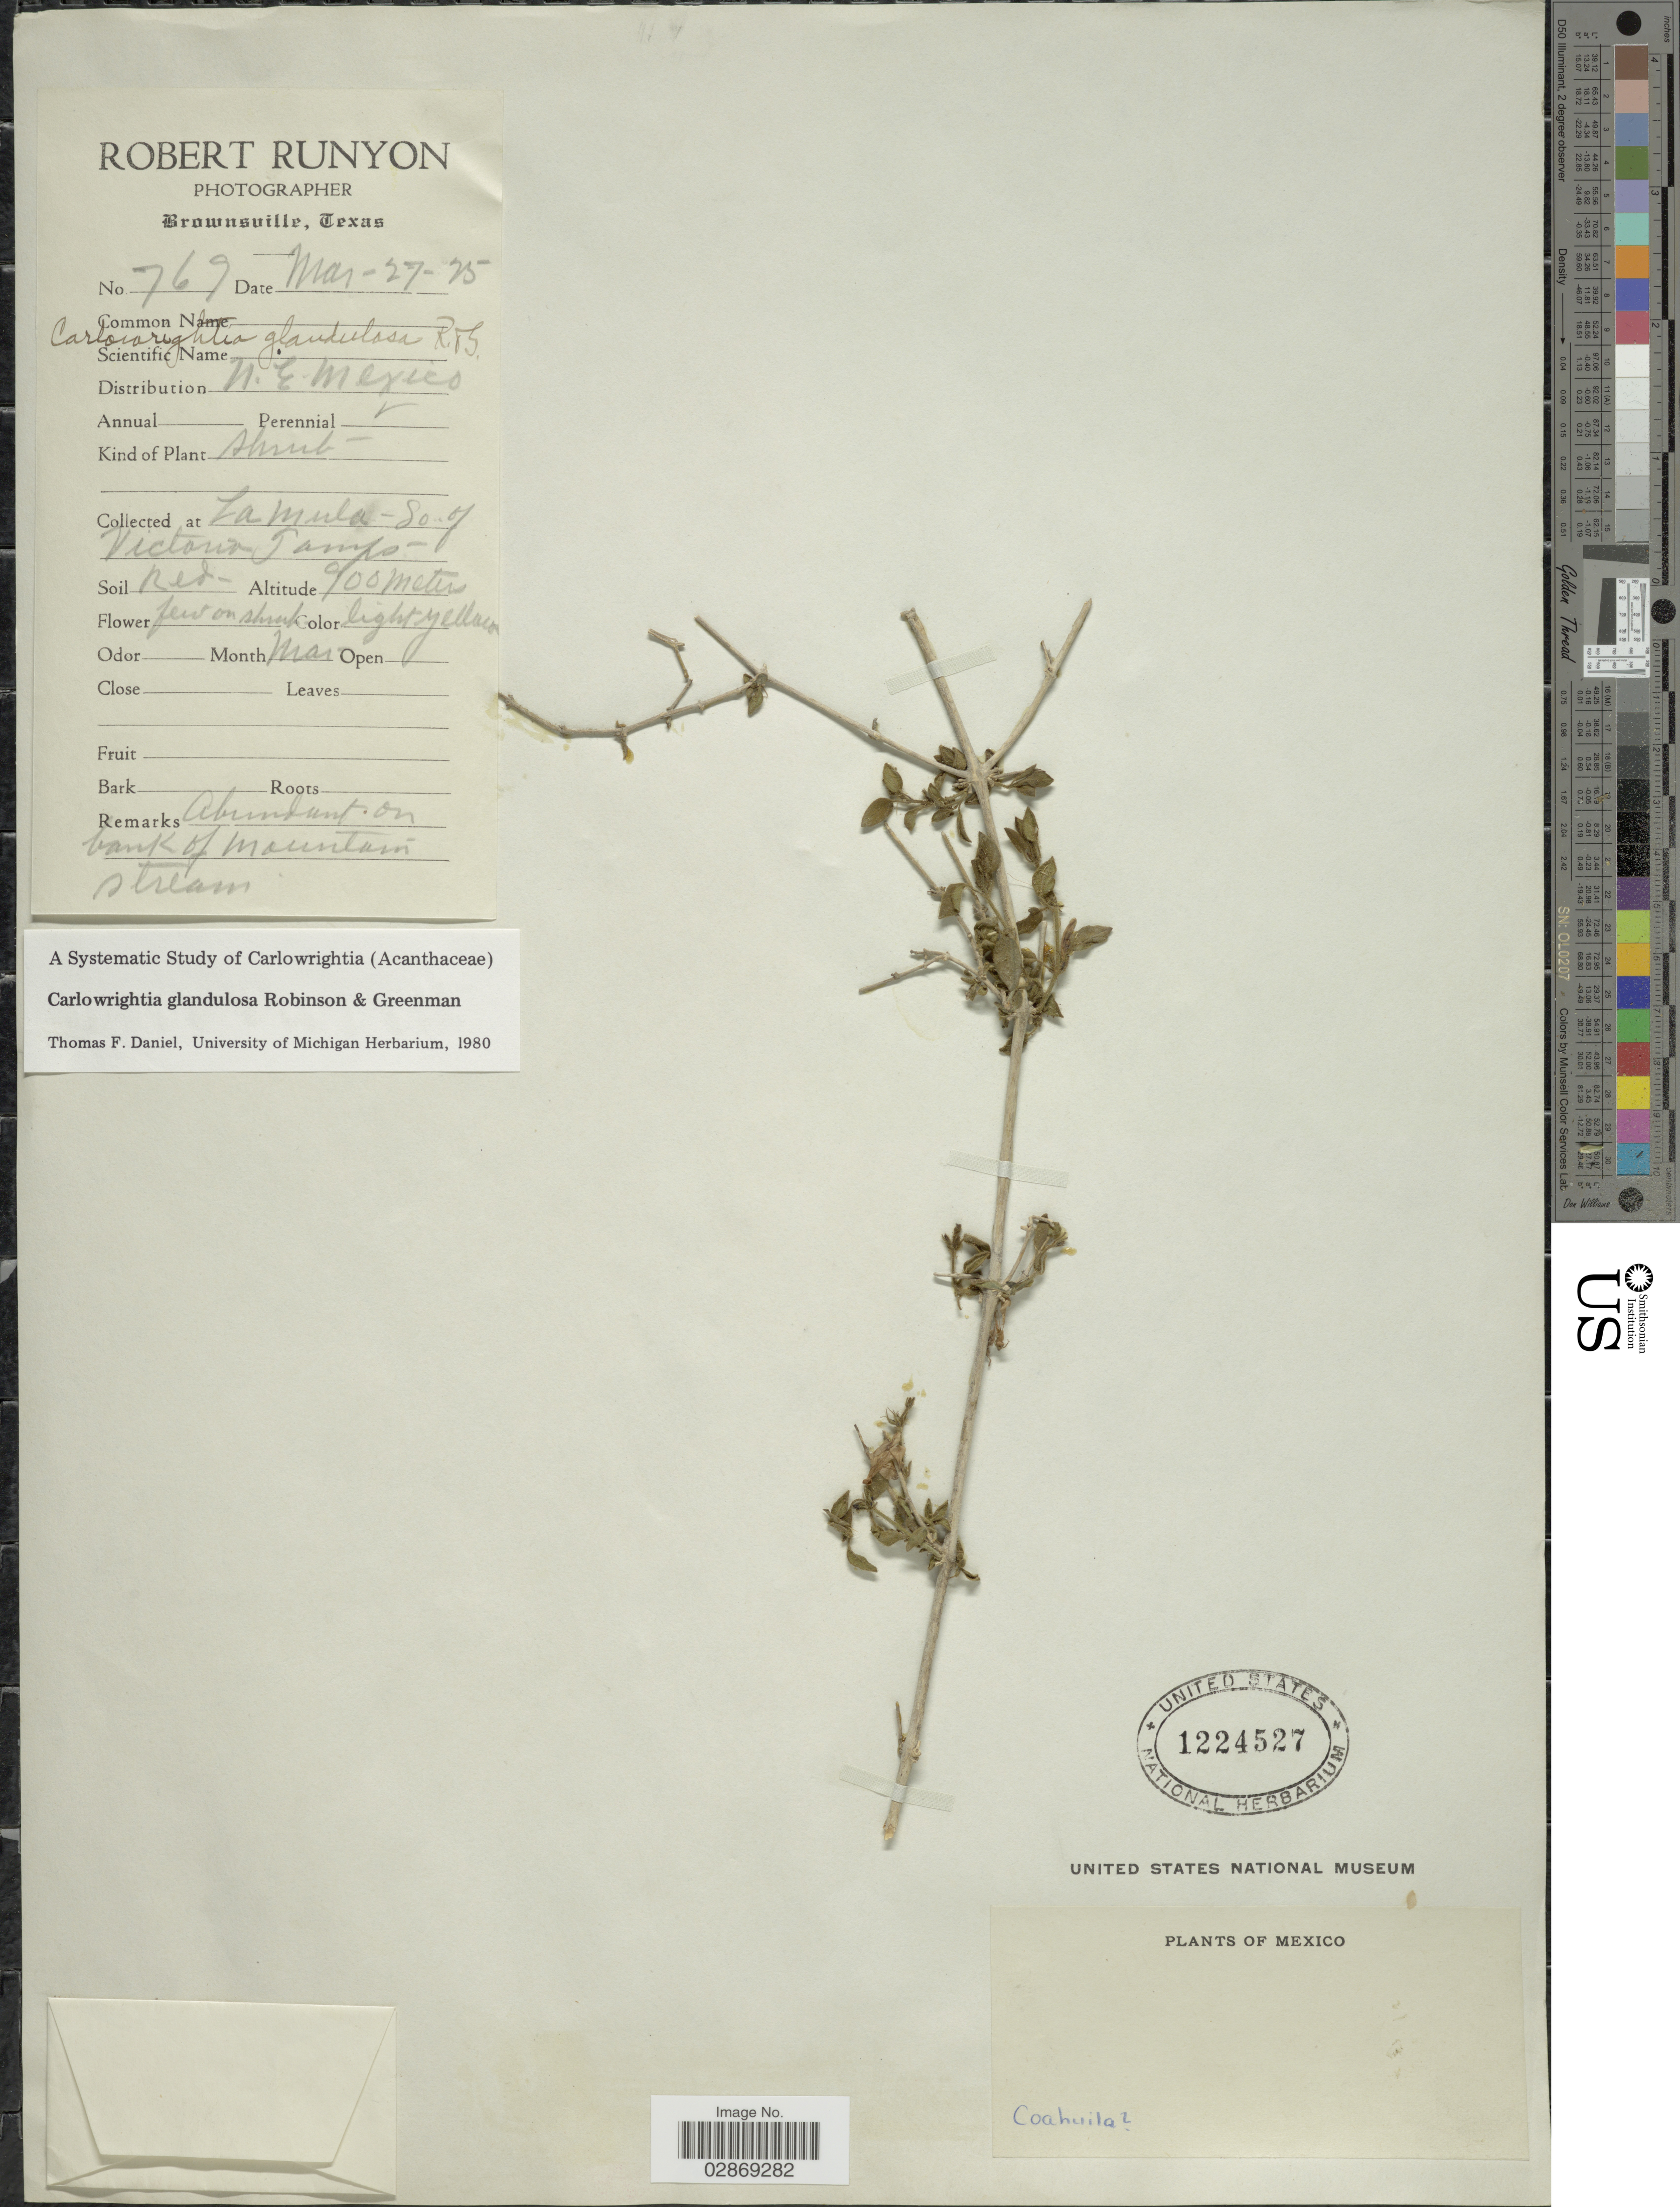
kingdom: Plantae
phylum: Tracheophyta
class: Magnoliopsida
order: Lamiales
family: Acanthaceae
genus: Carlowrightia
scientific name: Carlowrightia neesiana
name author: (Schauer ex Nees) T.F. Daniel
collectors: R. Runyon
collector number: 769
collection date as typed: Transcribed d/m/y: 27/3/25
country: Mexico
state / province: Coahuila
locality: La Mula, So. of Victoria Tampo. N.E. Mexico.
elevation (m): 900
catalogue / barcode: US 1224527